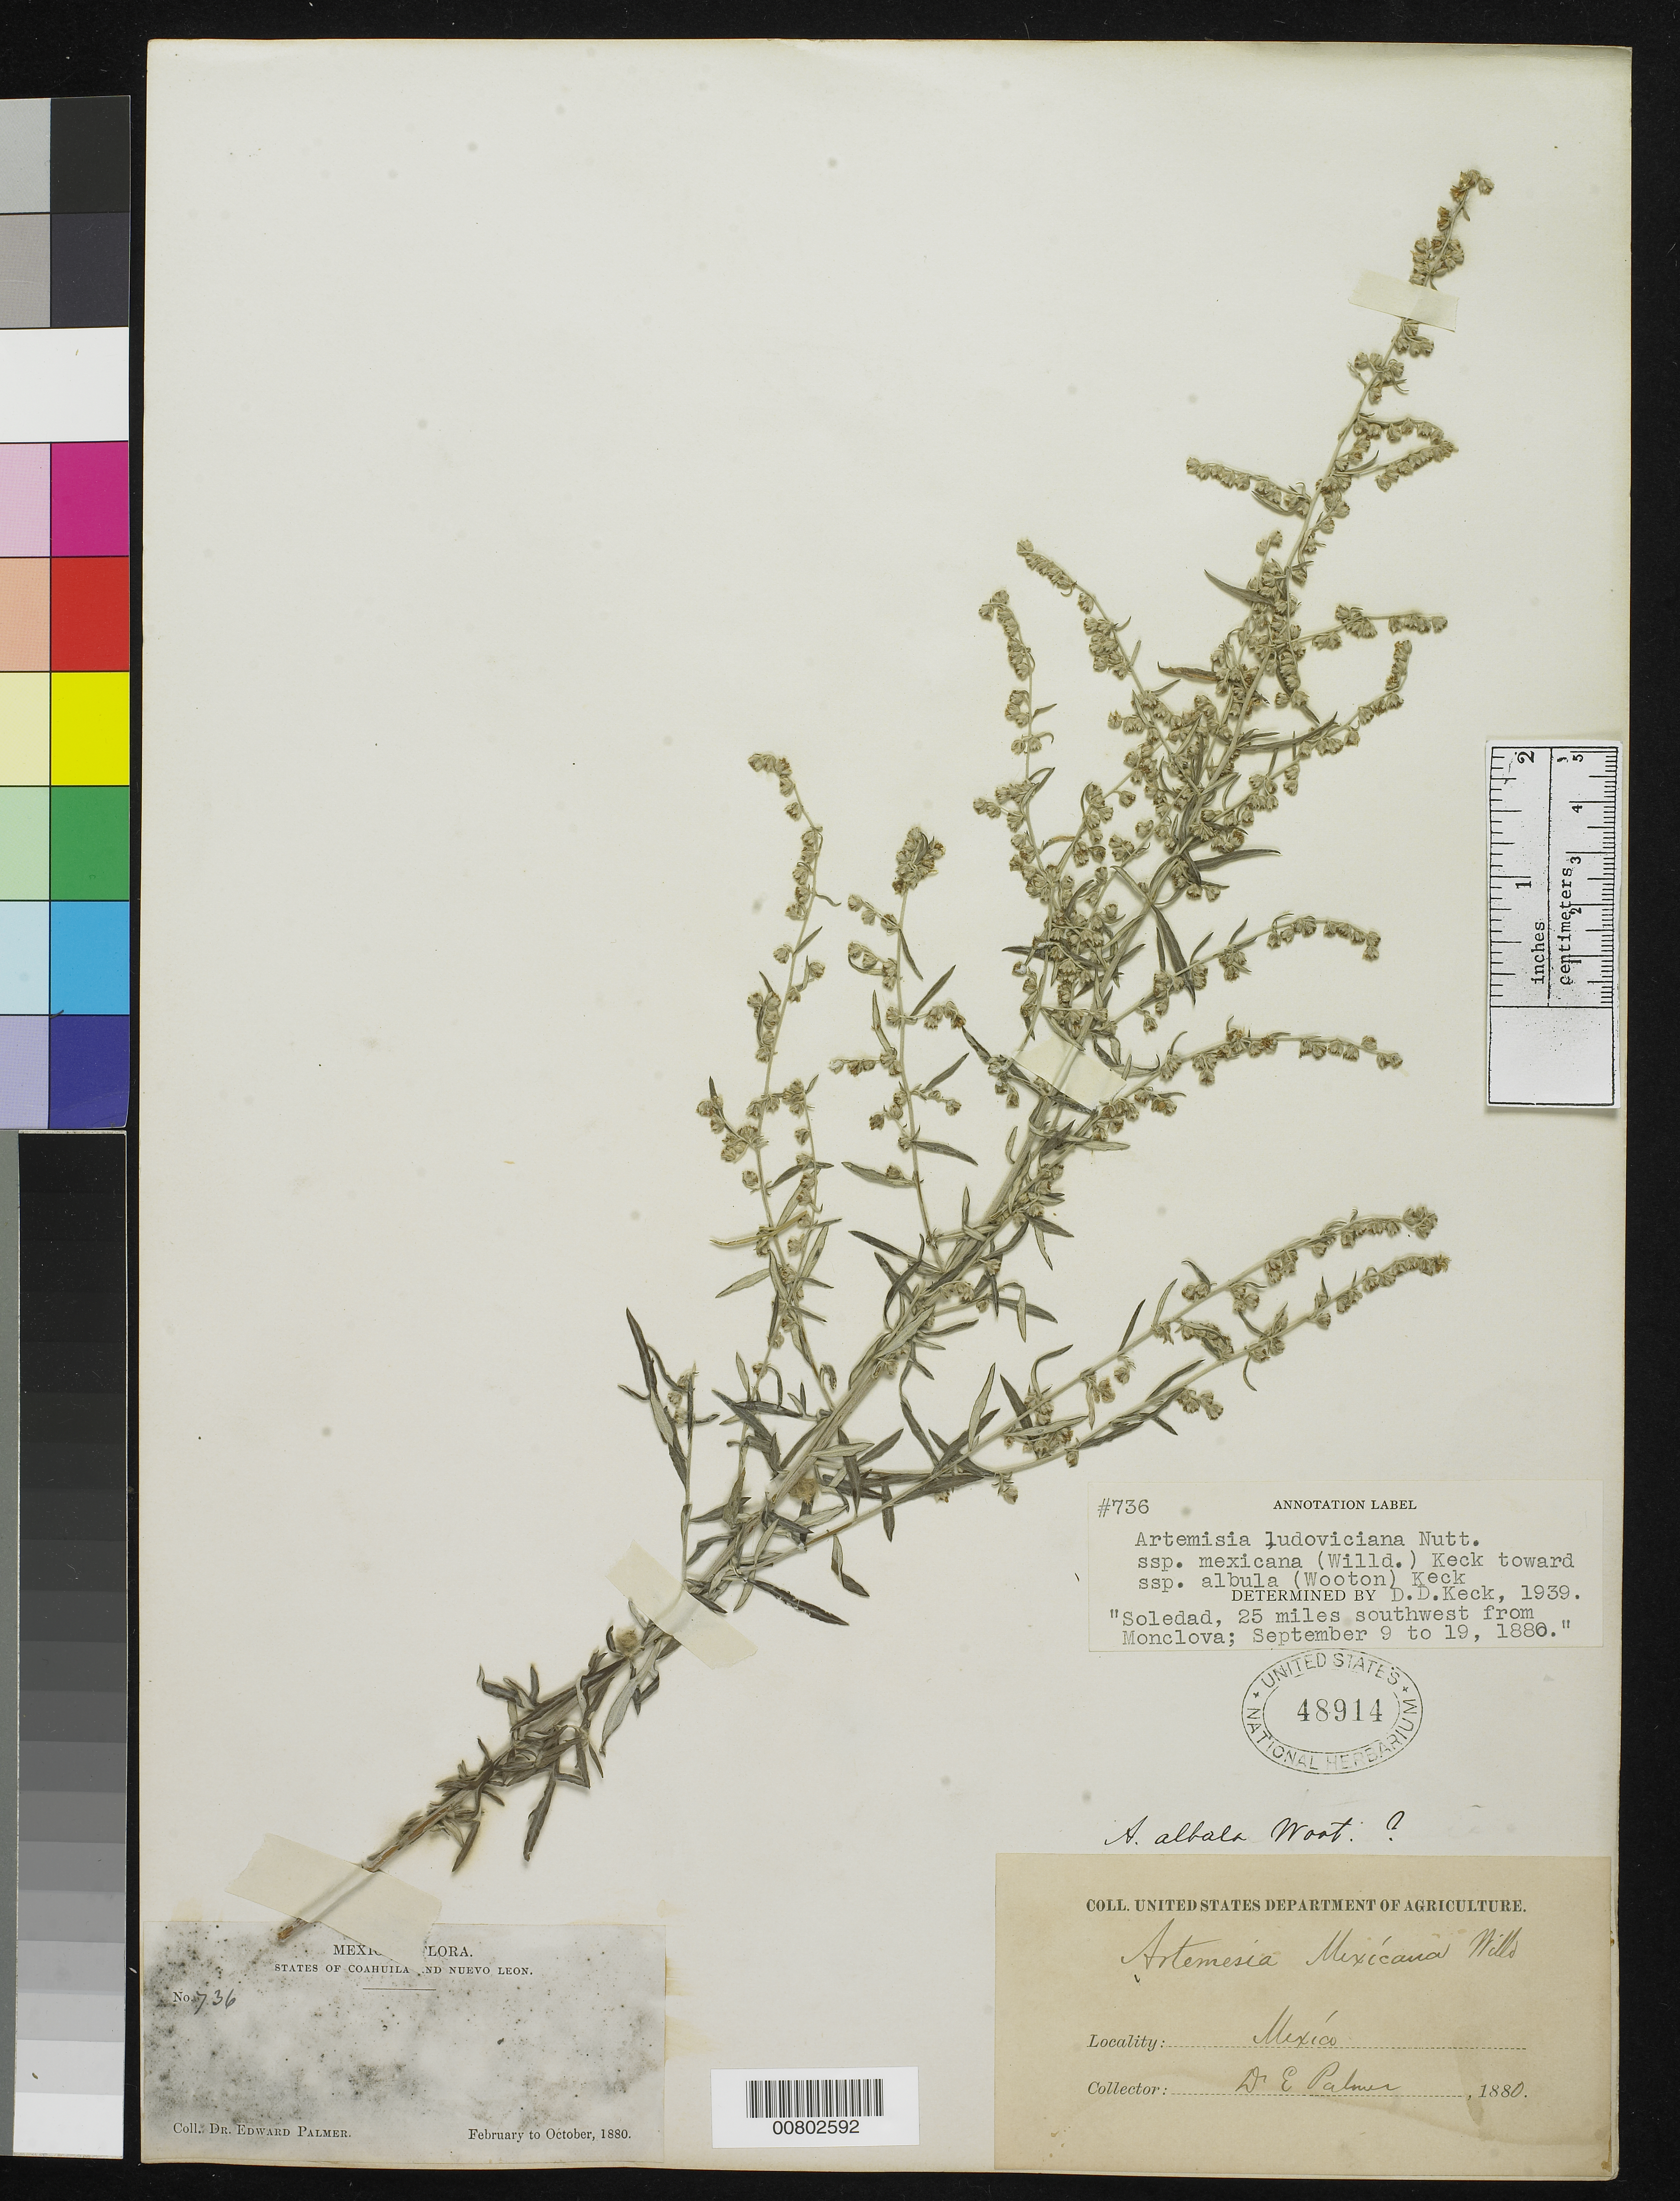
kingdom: Plantae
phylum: Tracheophyta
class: Magnoliopsida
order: Asterales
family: Asteraceae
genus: Artemisia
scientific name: Artemisia ludoviciana subsp. mexicana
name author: (Willd. ex Spreng.) D.D. Keck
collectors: E. Palmer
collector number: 736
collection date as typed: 09 Sep 1880 to 19 Sep 1880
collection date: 1880-09-09/1880-09-19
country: Mexico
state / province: Coahuila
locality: Soledad, 25 miles southwest from Monclova, Coahuila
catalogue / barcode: US 48914